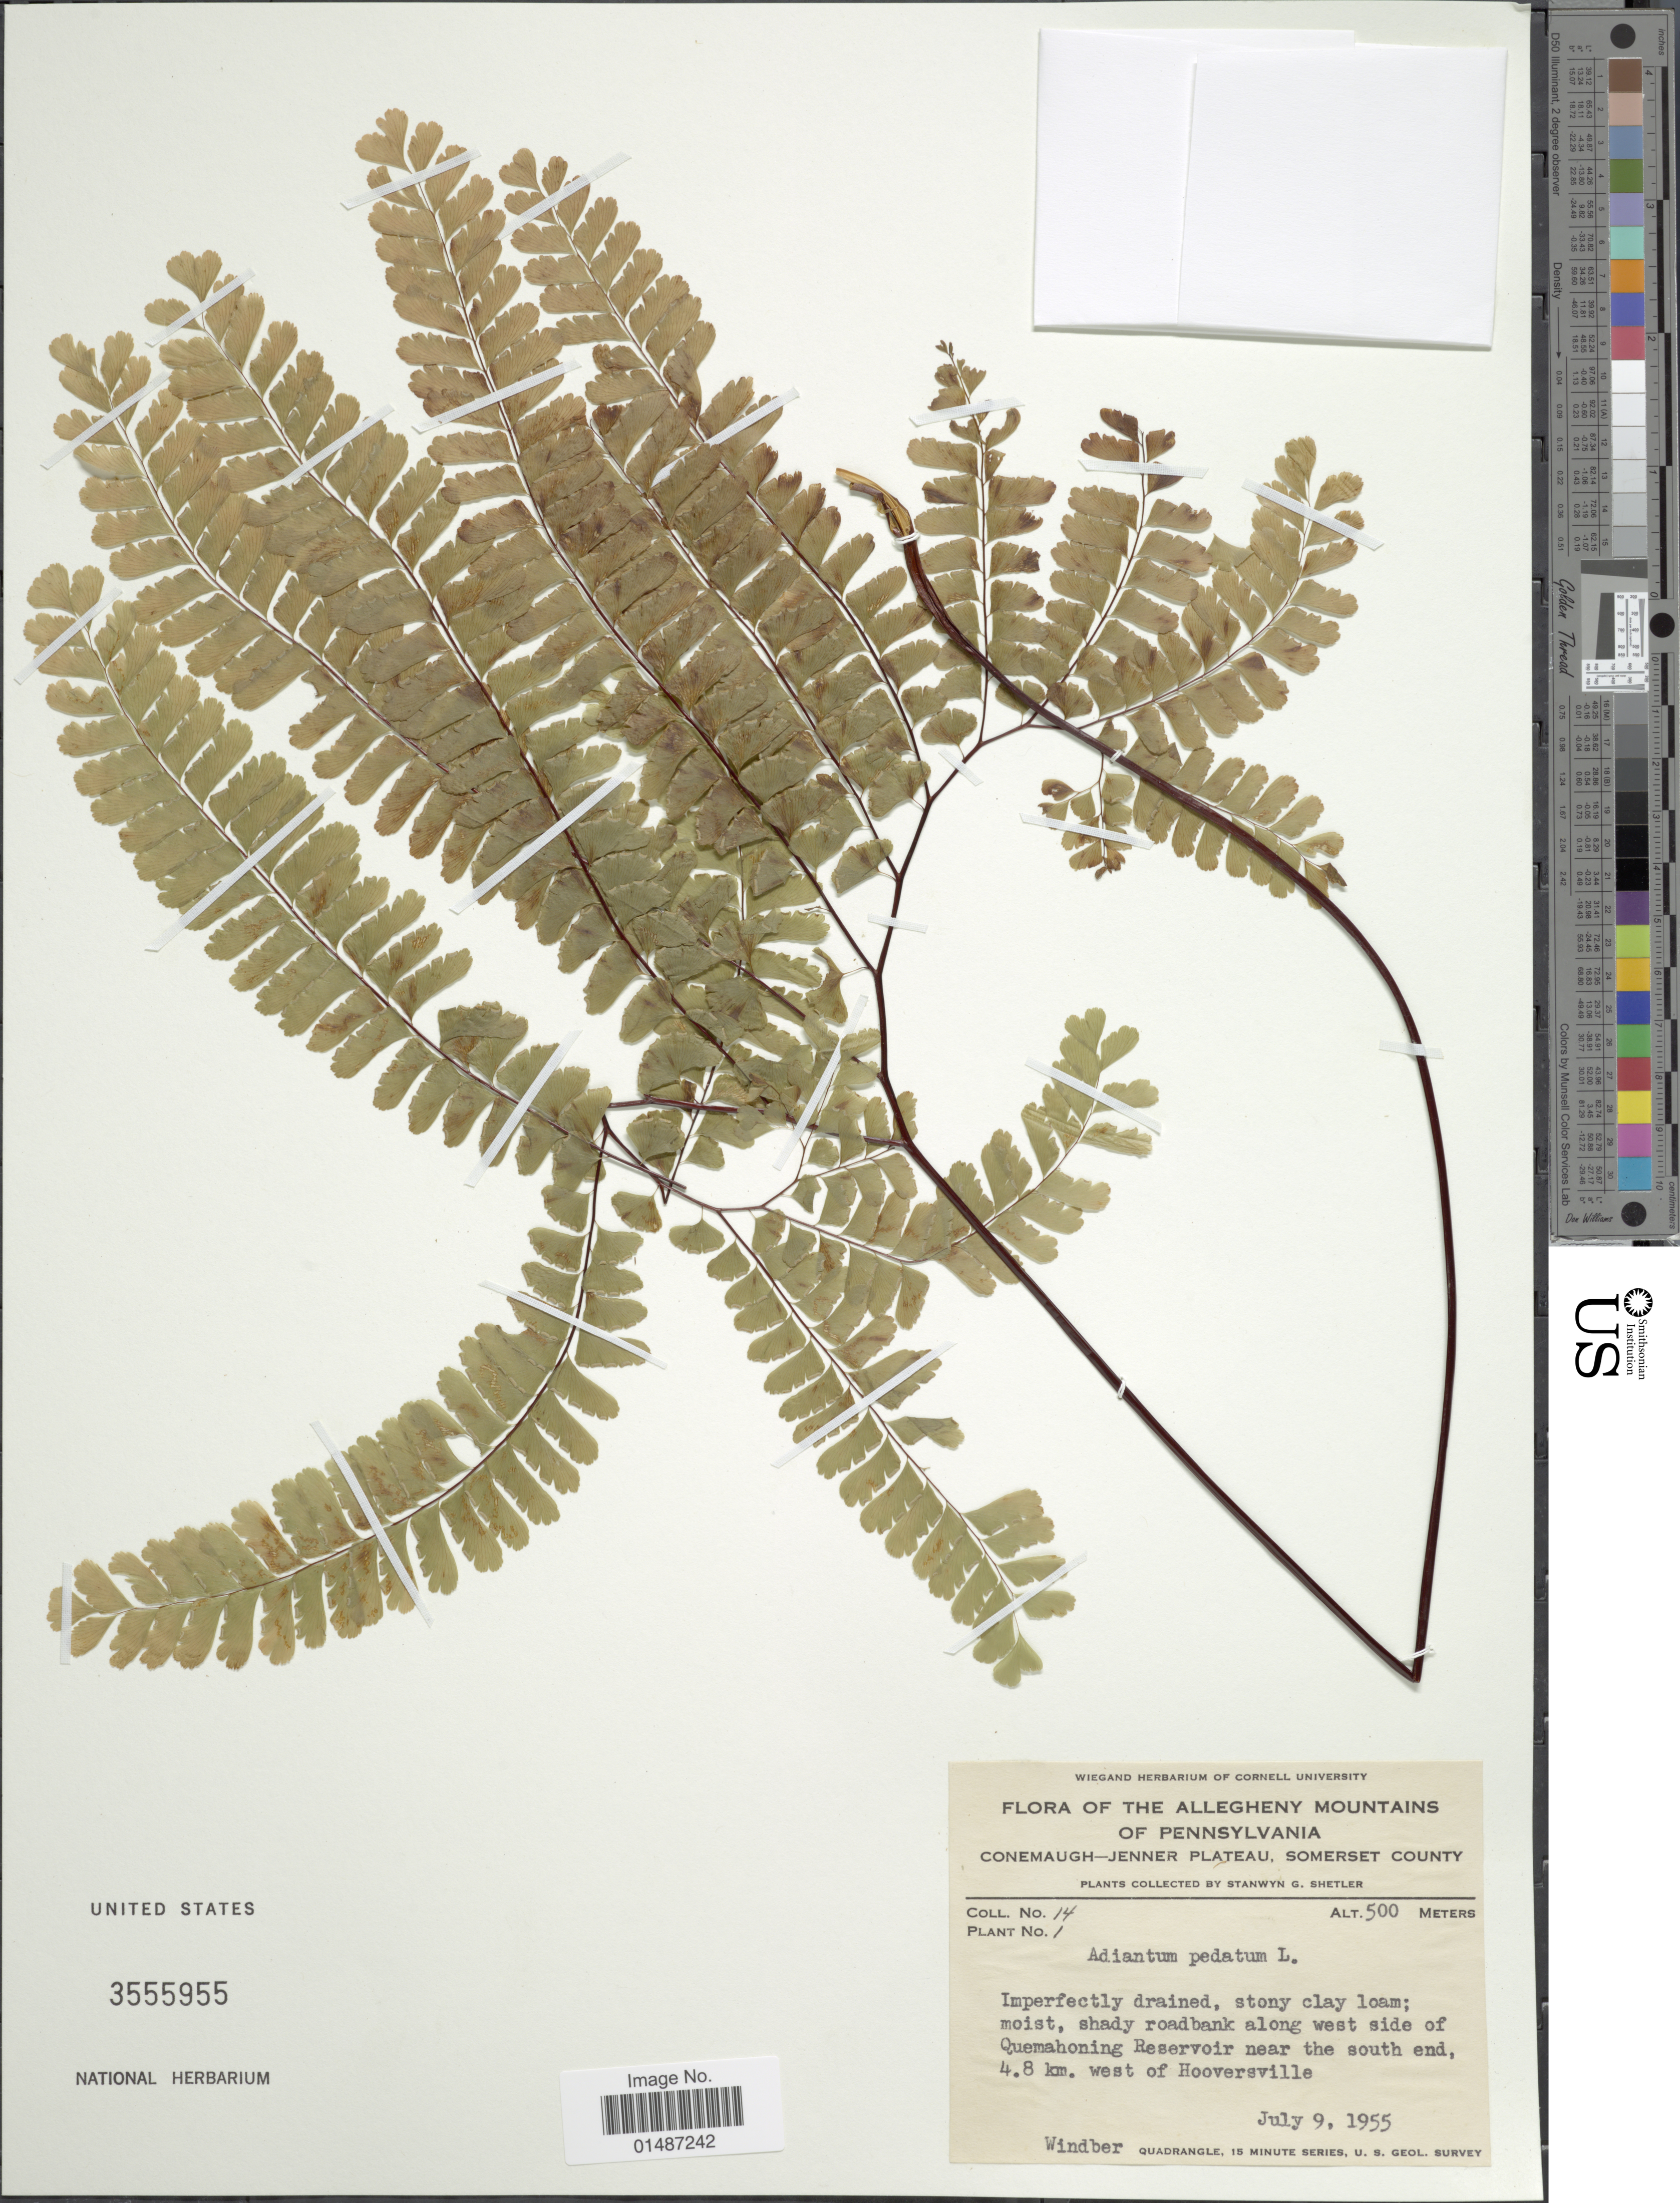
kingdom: Plantae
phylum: Tracheophyta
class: Polypodiopsida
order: Polypodiales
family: Pteridaceae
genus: Adiantum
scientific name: Adiantum pedatum var. pedatum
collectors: S. Shetler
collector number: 14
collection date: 1955-07-09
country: United States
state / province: Pennsylvania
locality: Allegheny Mountains. Conemaugh-Jenner Plateau, Somerset County. Shady roadbank along west side of Quemahoning Reservoir near the south end, 4.8 km. west of Hooversville.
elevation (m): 500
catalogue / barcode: US 3555955